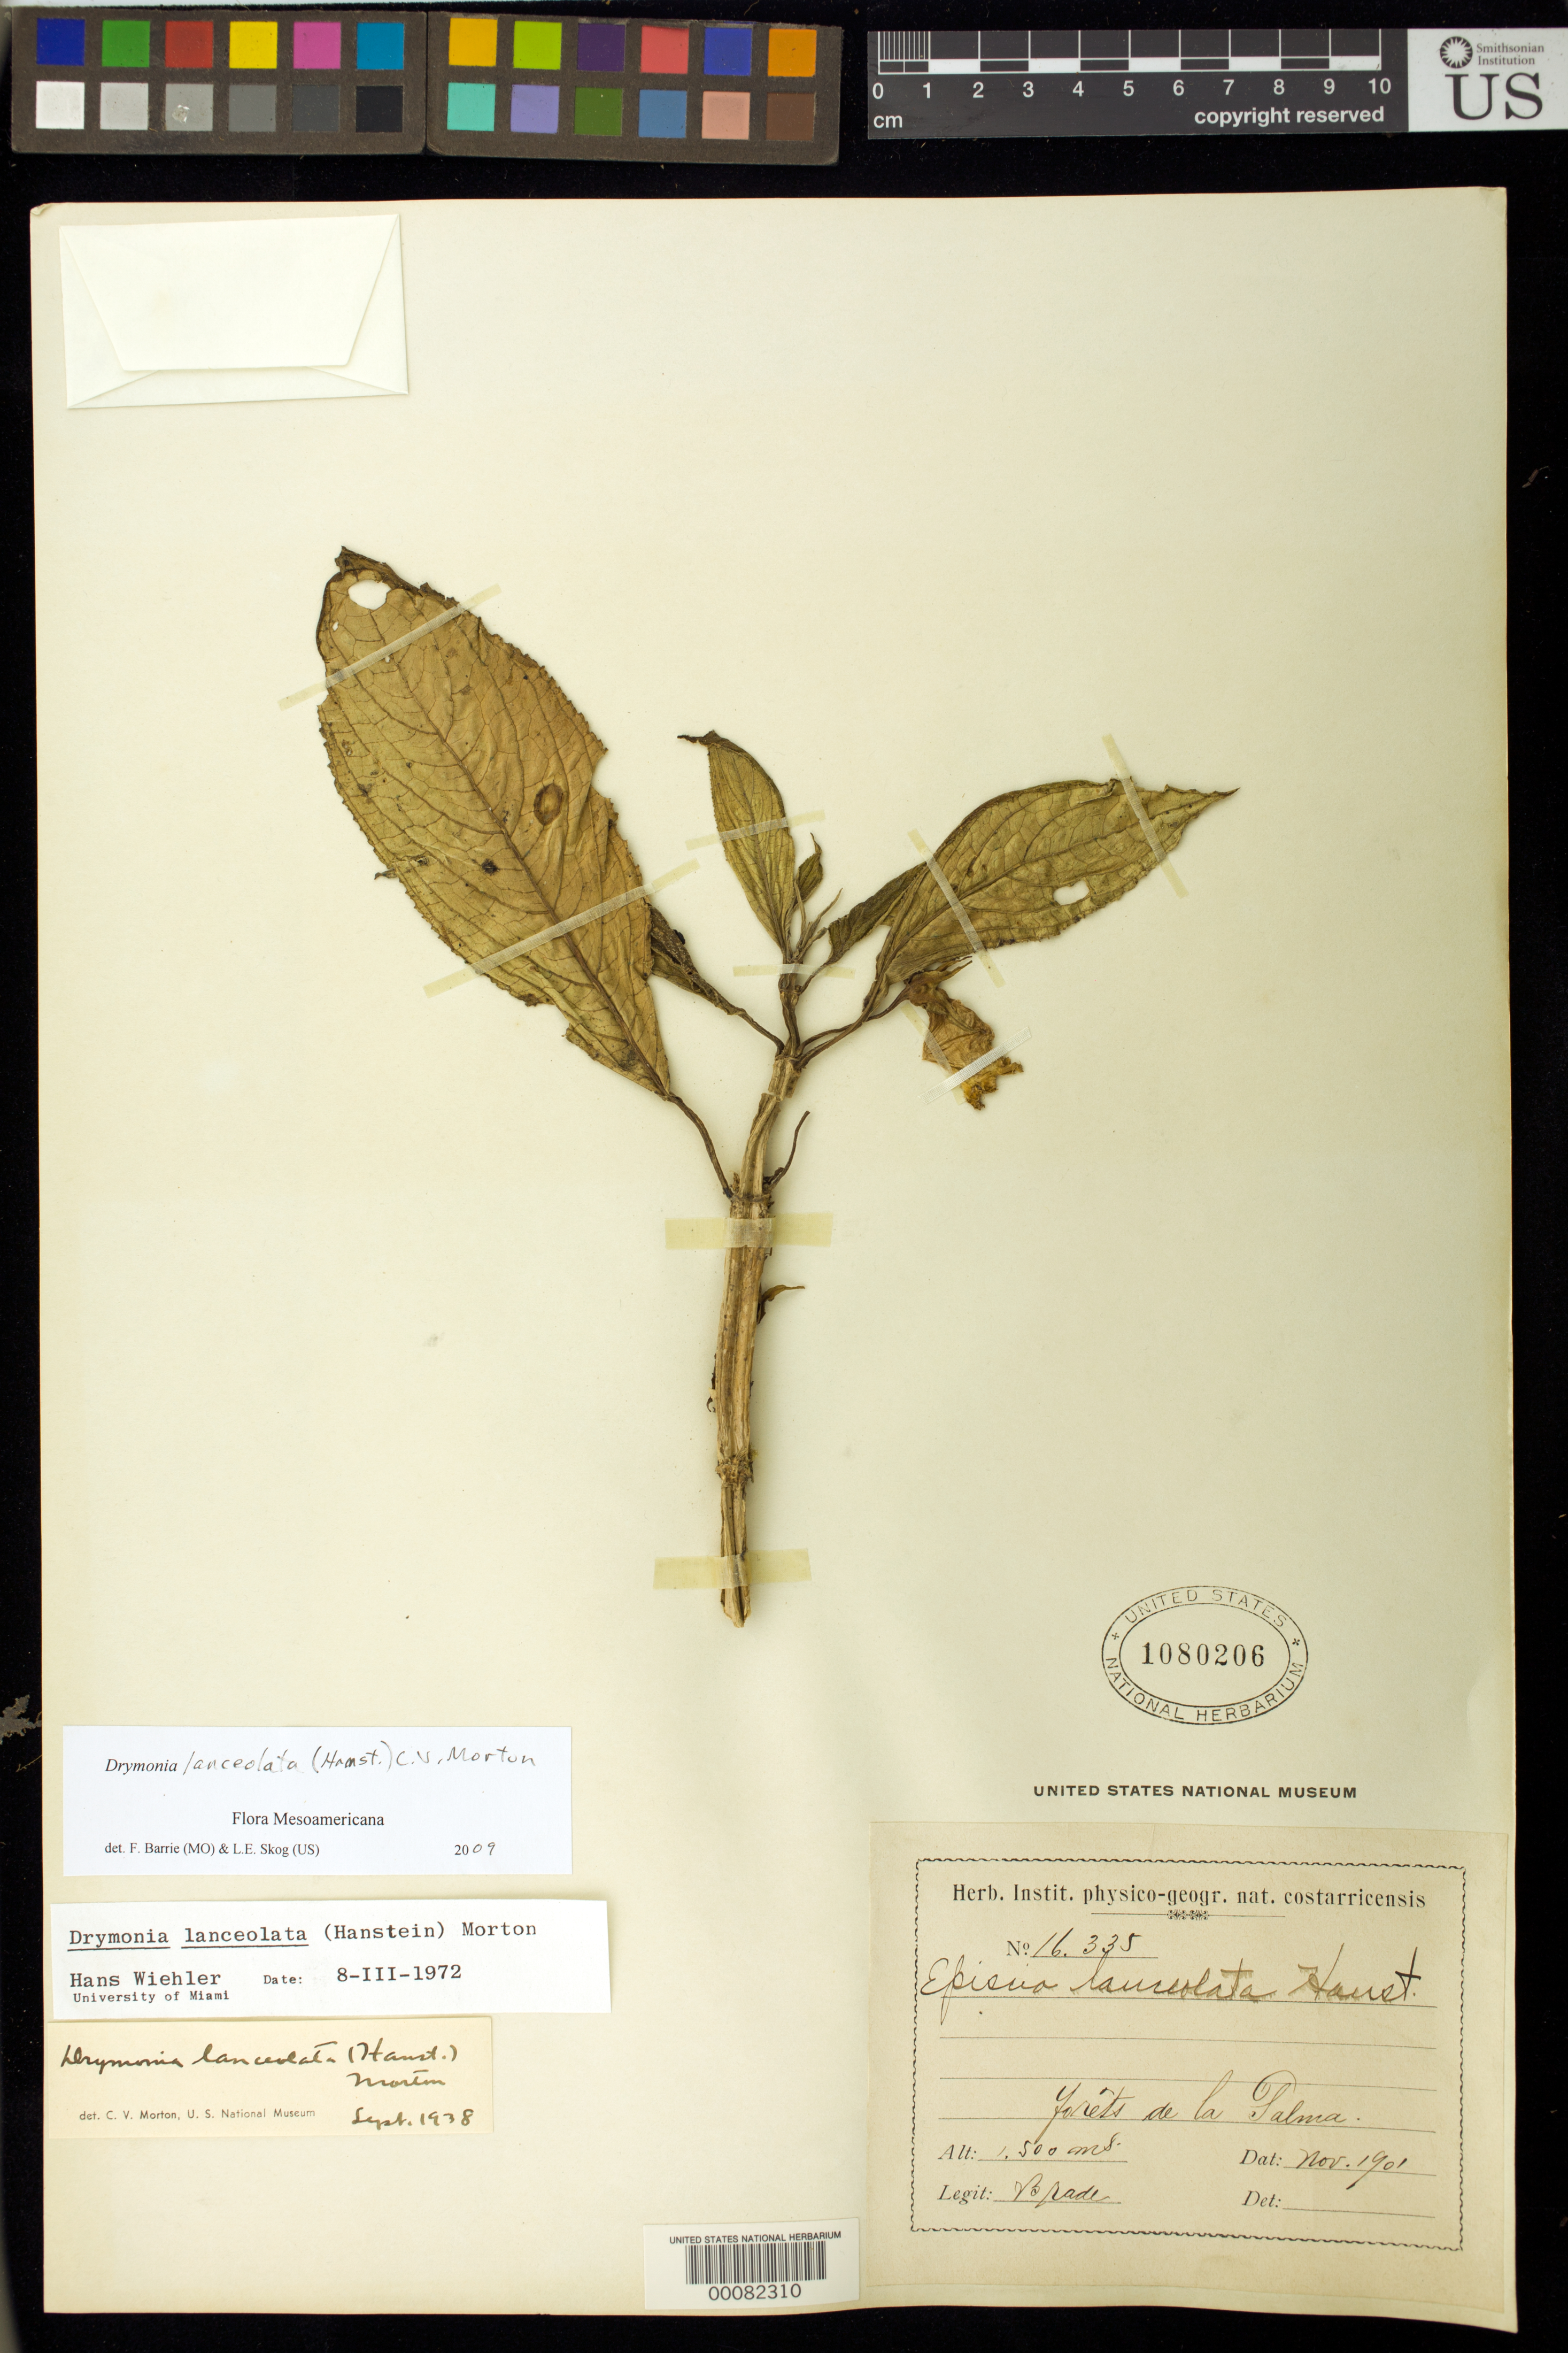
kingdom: Plantae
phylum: Tracheophyta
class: Magnoliopsida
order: Lamiales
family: Gesneriaceae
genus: Drymonia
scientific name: Drymonia lanceolata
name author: (Hanst.) C.V. Morton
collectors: A. C. Brade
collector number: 16335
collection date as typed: Nov 1901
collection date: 1901-11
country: Costa Rica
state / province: San José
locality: Forests of La Palma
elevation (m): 1500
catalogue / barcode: US 1080206